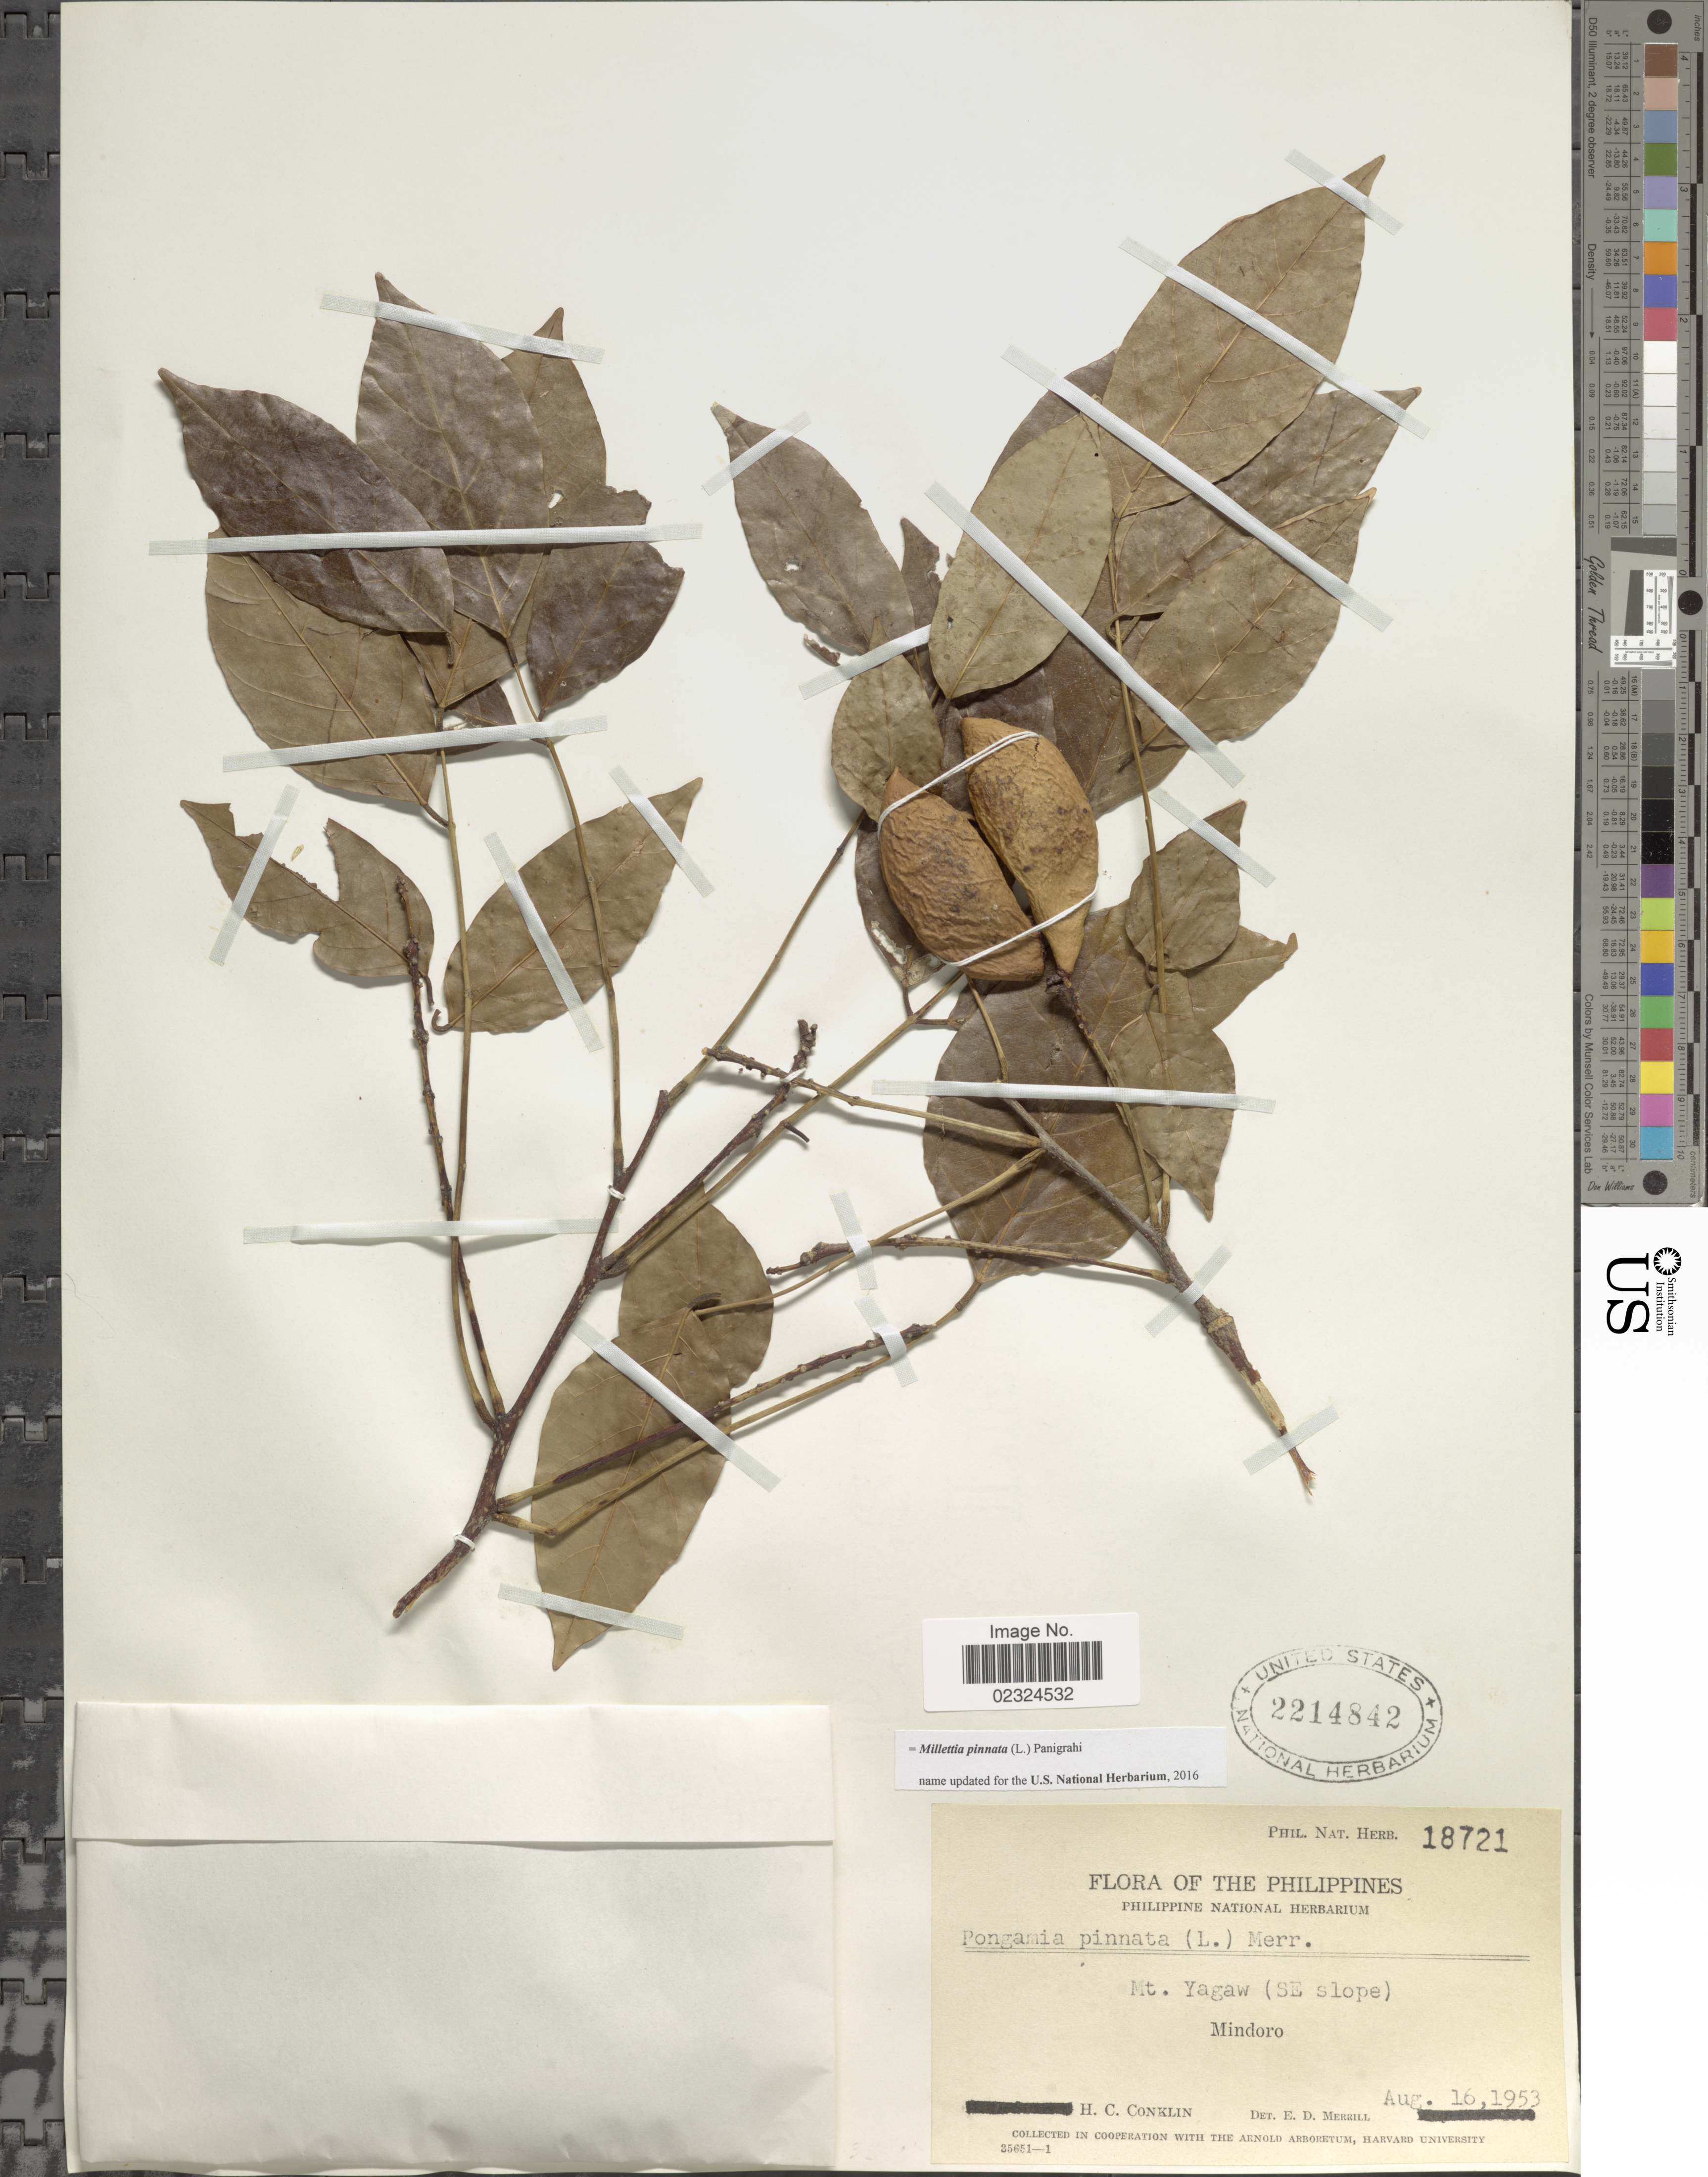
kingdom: Plantae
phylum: Tracheophyta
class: Magnoliopsida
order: Fabales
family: Fabaceae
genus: Millettia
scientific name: Millettia pinnata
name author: (L.) Panigrahi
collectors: H. Conklin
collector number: Phil. Nat. Herb. 18721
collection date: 1953-08-16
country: Philippines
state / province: Mimaropa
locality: Mindoro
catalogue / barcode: US 2214842